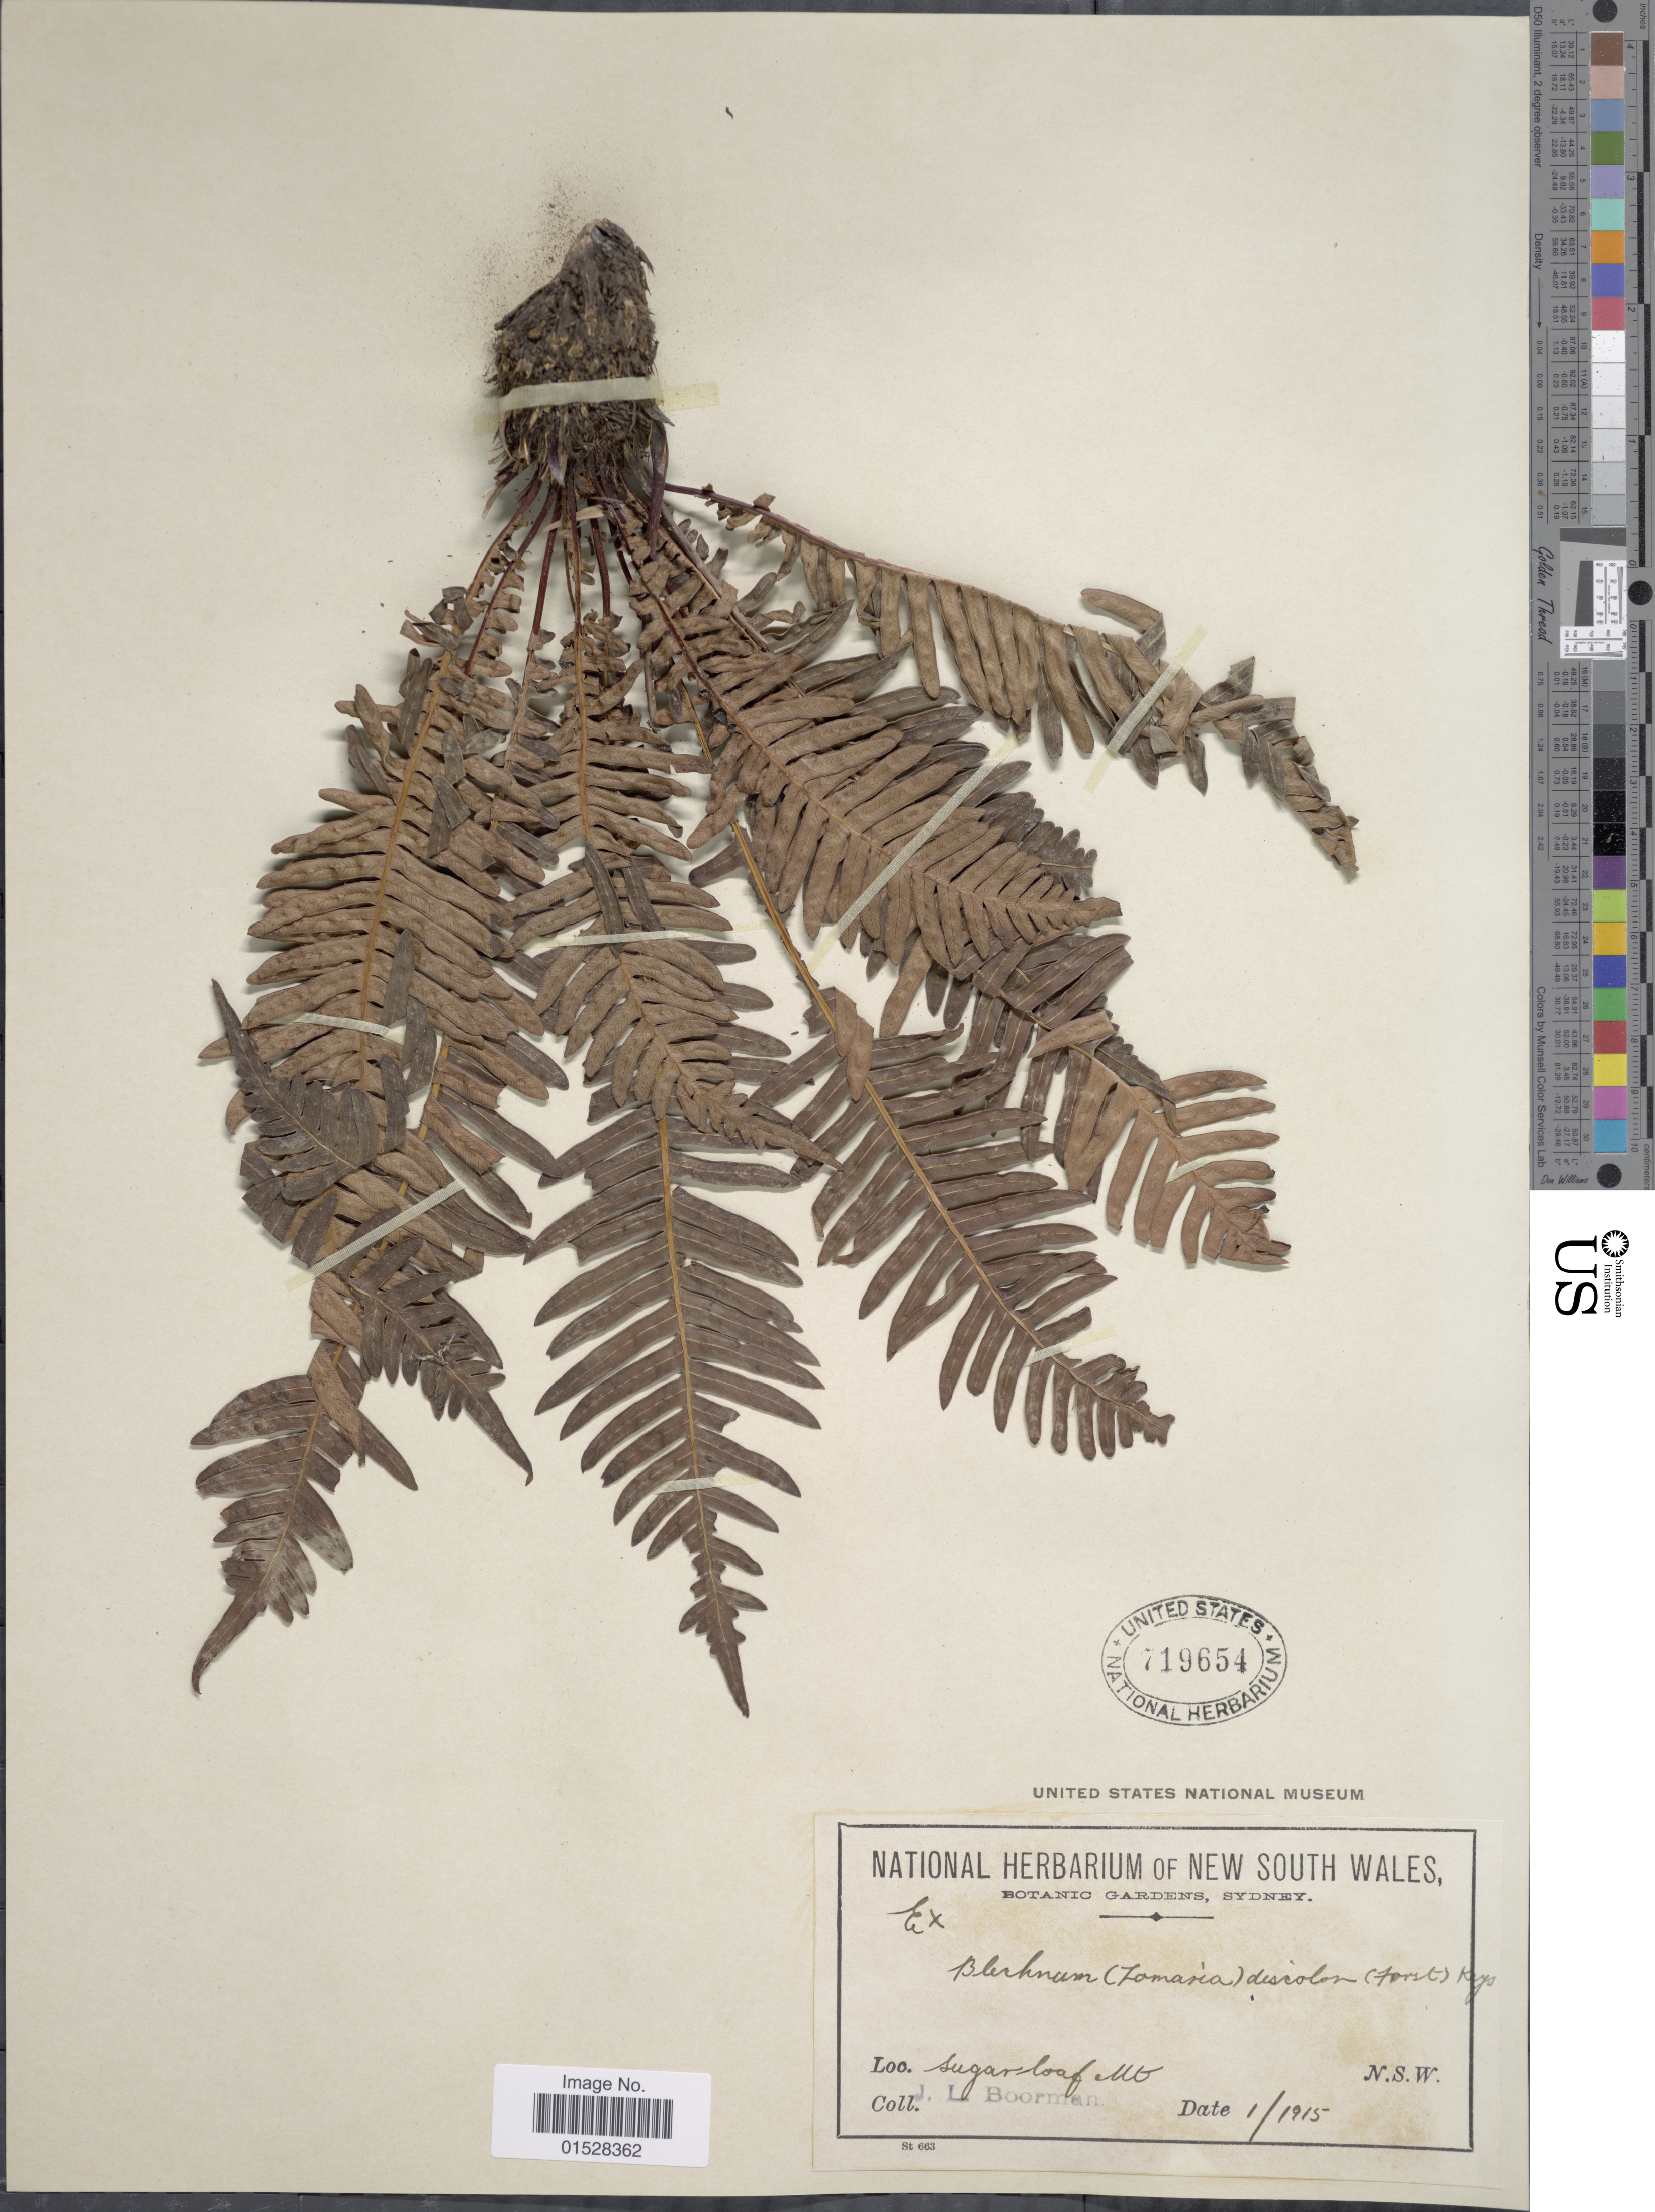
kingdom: Plantae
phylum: Tracheophyta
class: Polypodiopsida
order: Polypodiales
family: Blechnaceae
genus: Blechnum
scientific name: Blechnum discolor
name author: (G. Forst.) Keyserl.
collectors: J. Boorman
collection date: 1915-01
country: Australia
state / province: New South Wales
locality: Sugarloaf Mt.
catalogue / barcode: US 719654